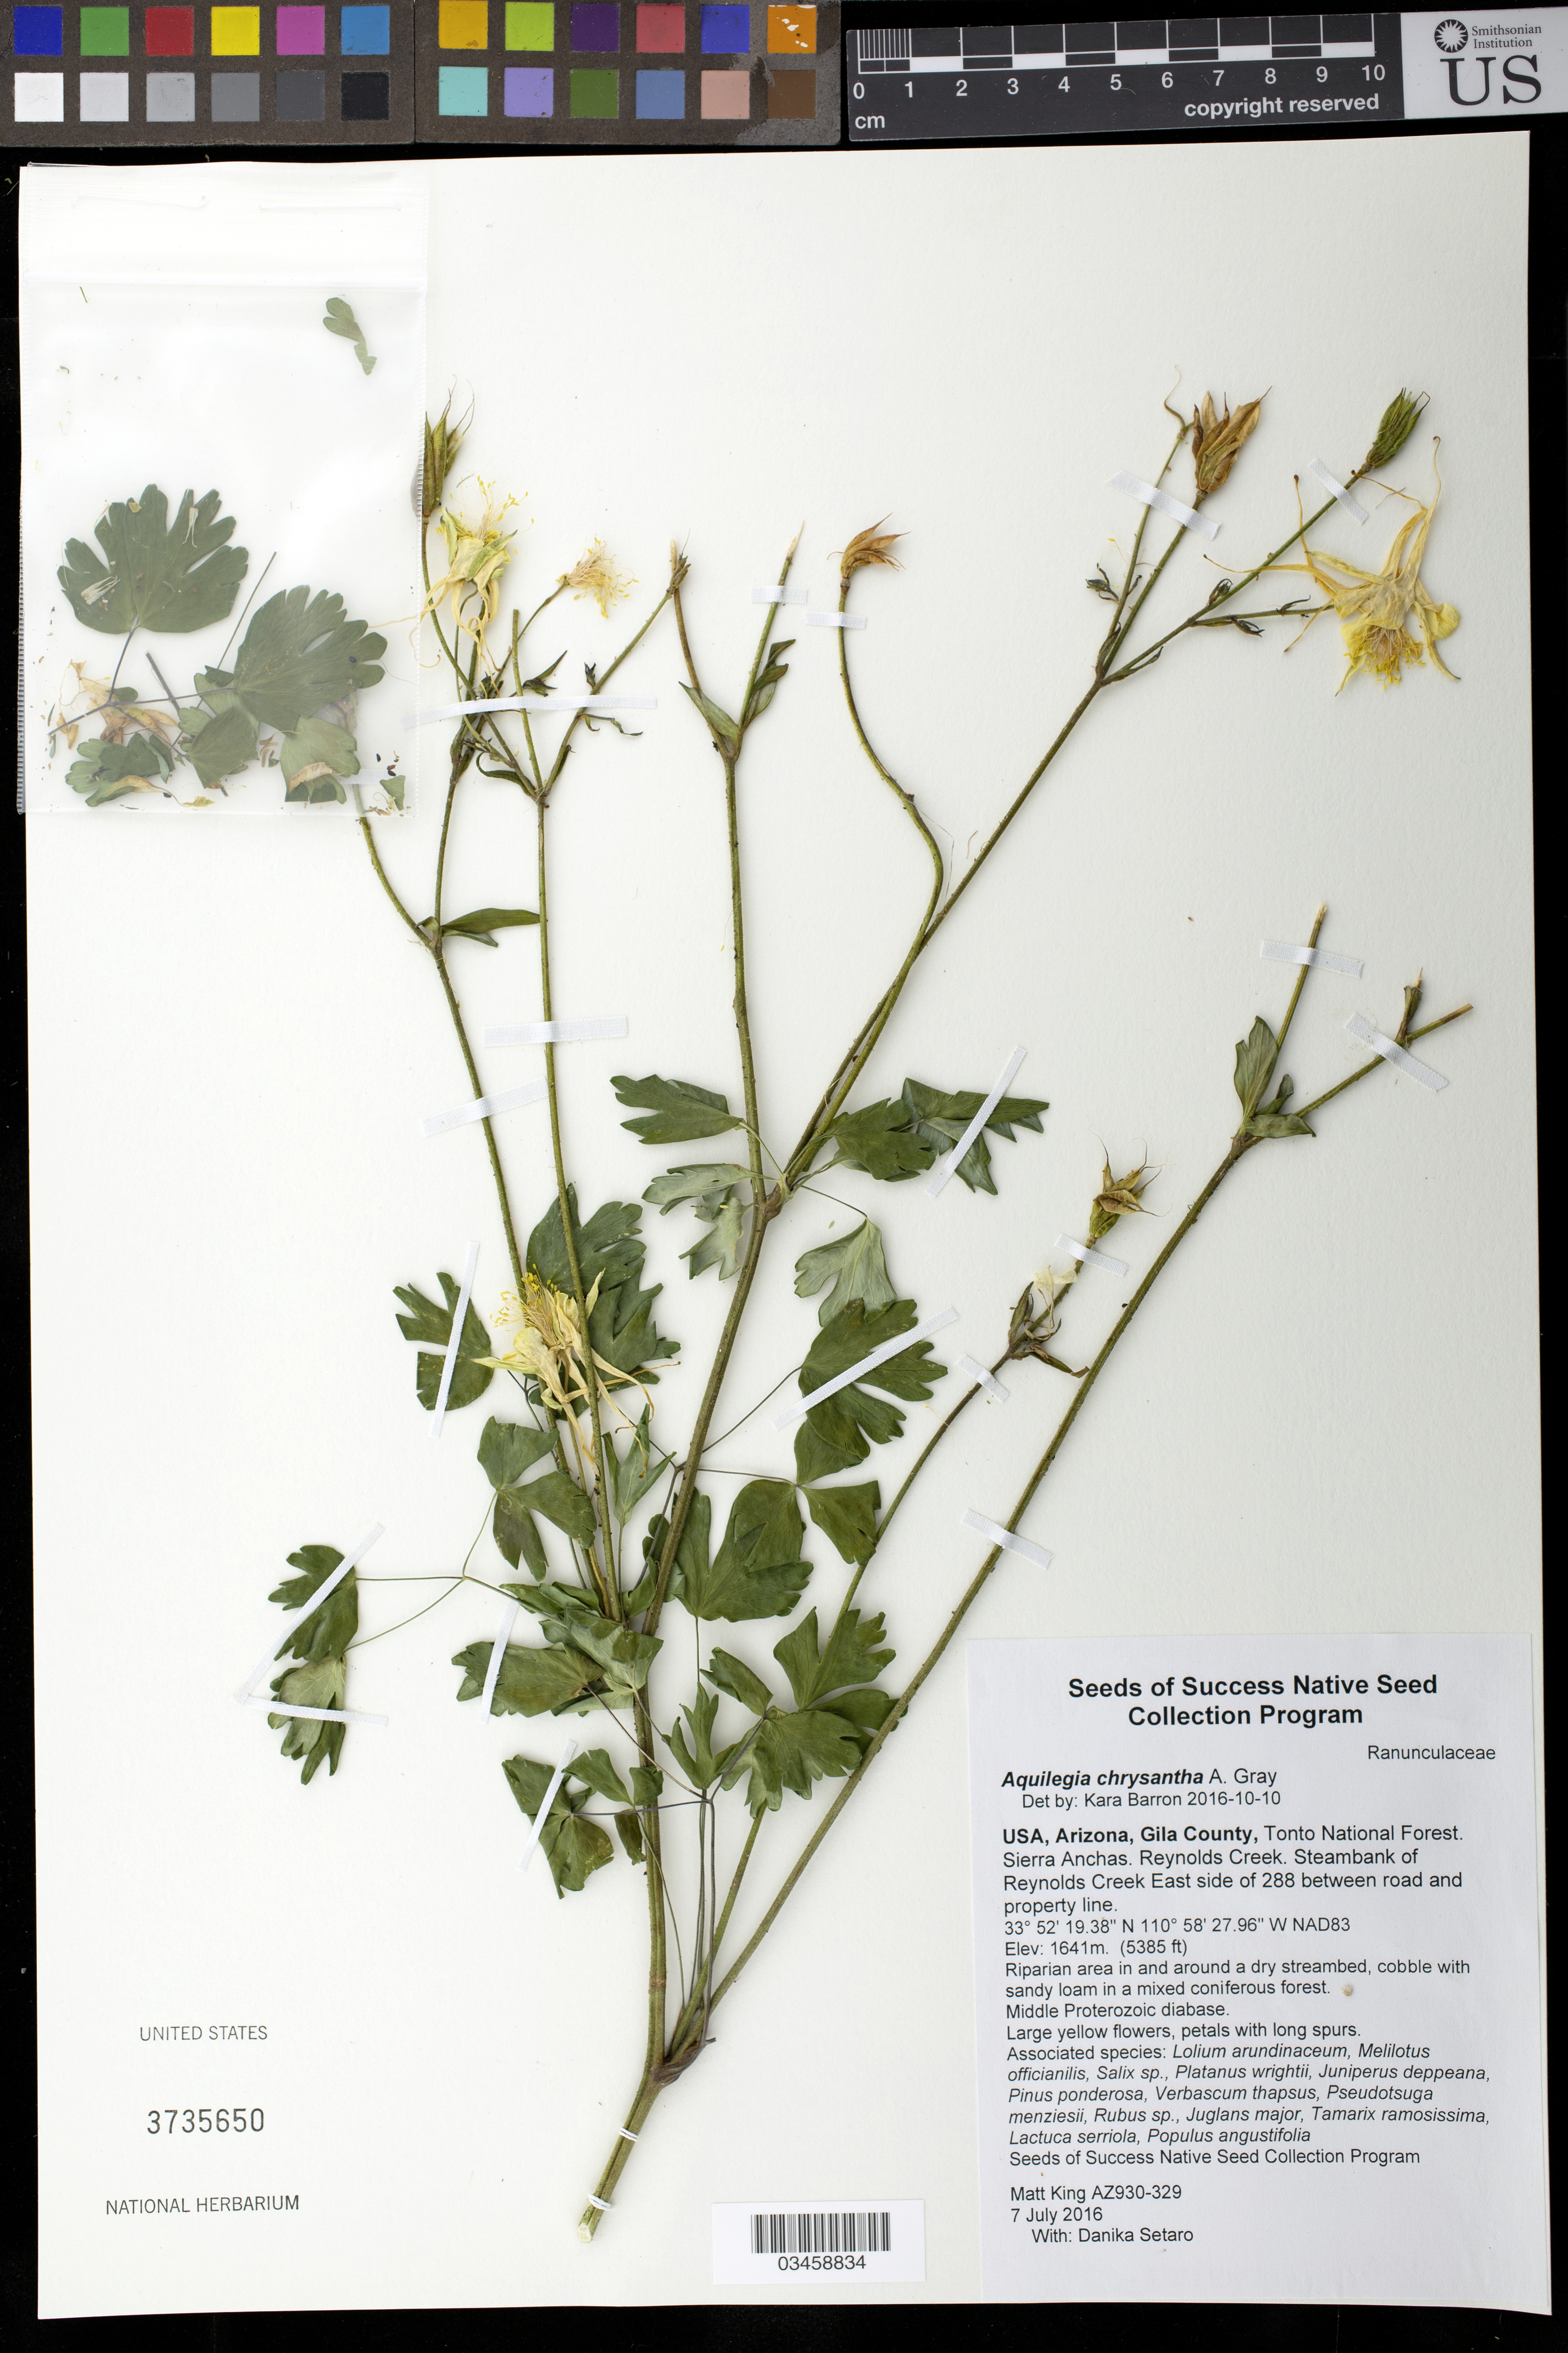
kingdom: Plantae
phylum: Tracheophyta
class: Magnoliopsida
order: Ranunculales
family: Ranunculaceae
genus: Aquilegia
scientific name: Aquilegia chrysantha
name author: A. Gray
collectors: M. King & D. Setaro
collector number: AZ930-329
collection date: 2016-07-07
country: United States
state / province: Arizona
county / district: Gila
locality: Tonto National Forest. Sierra Anchas. Steambank of Reynolds Creek, E side of 288 road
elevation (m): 1641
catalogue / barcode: US 3735650